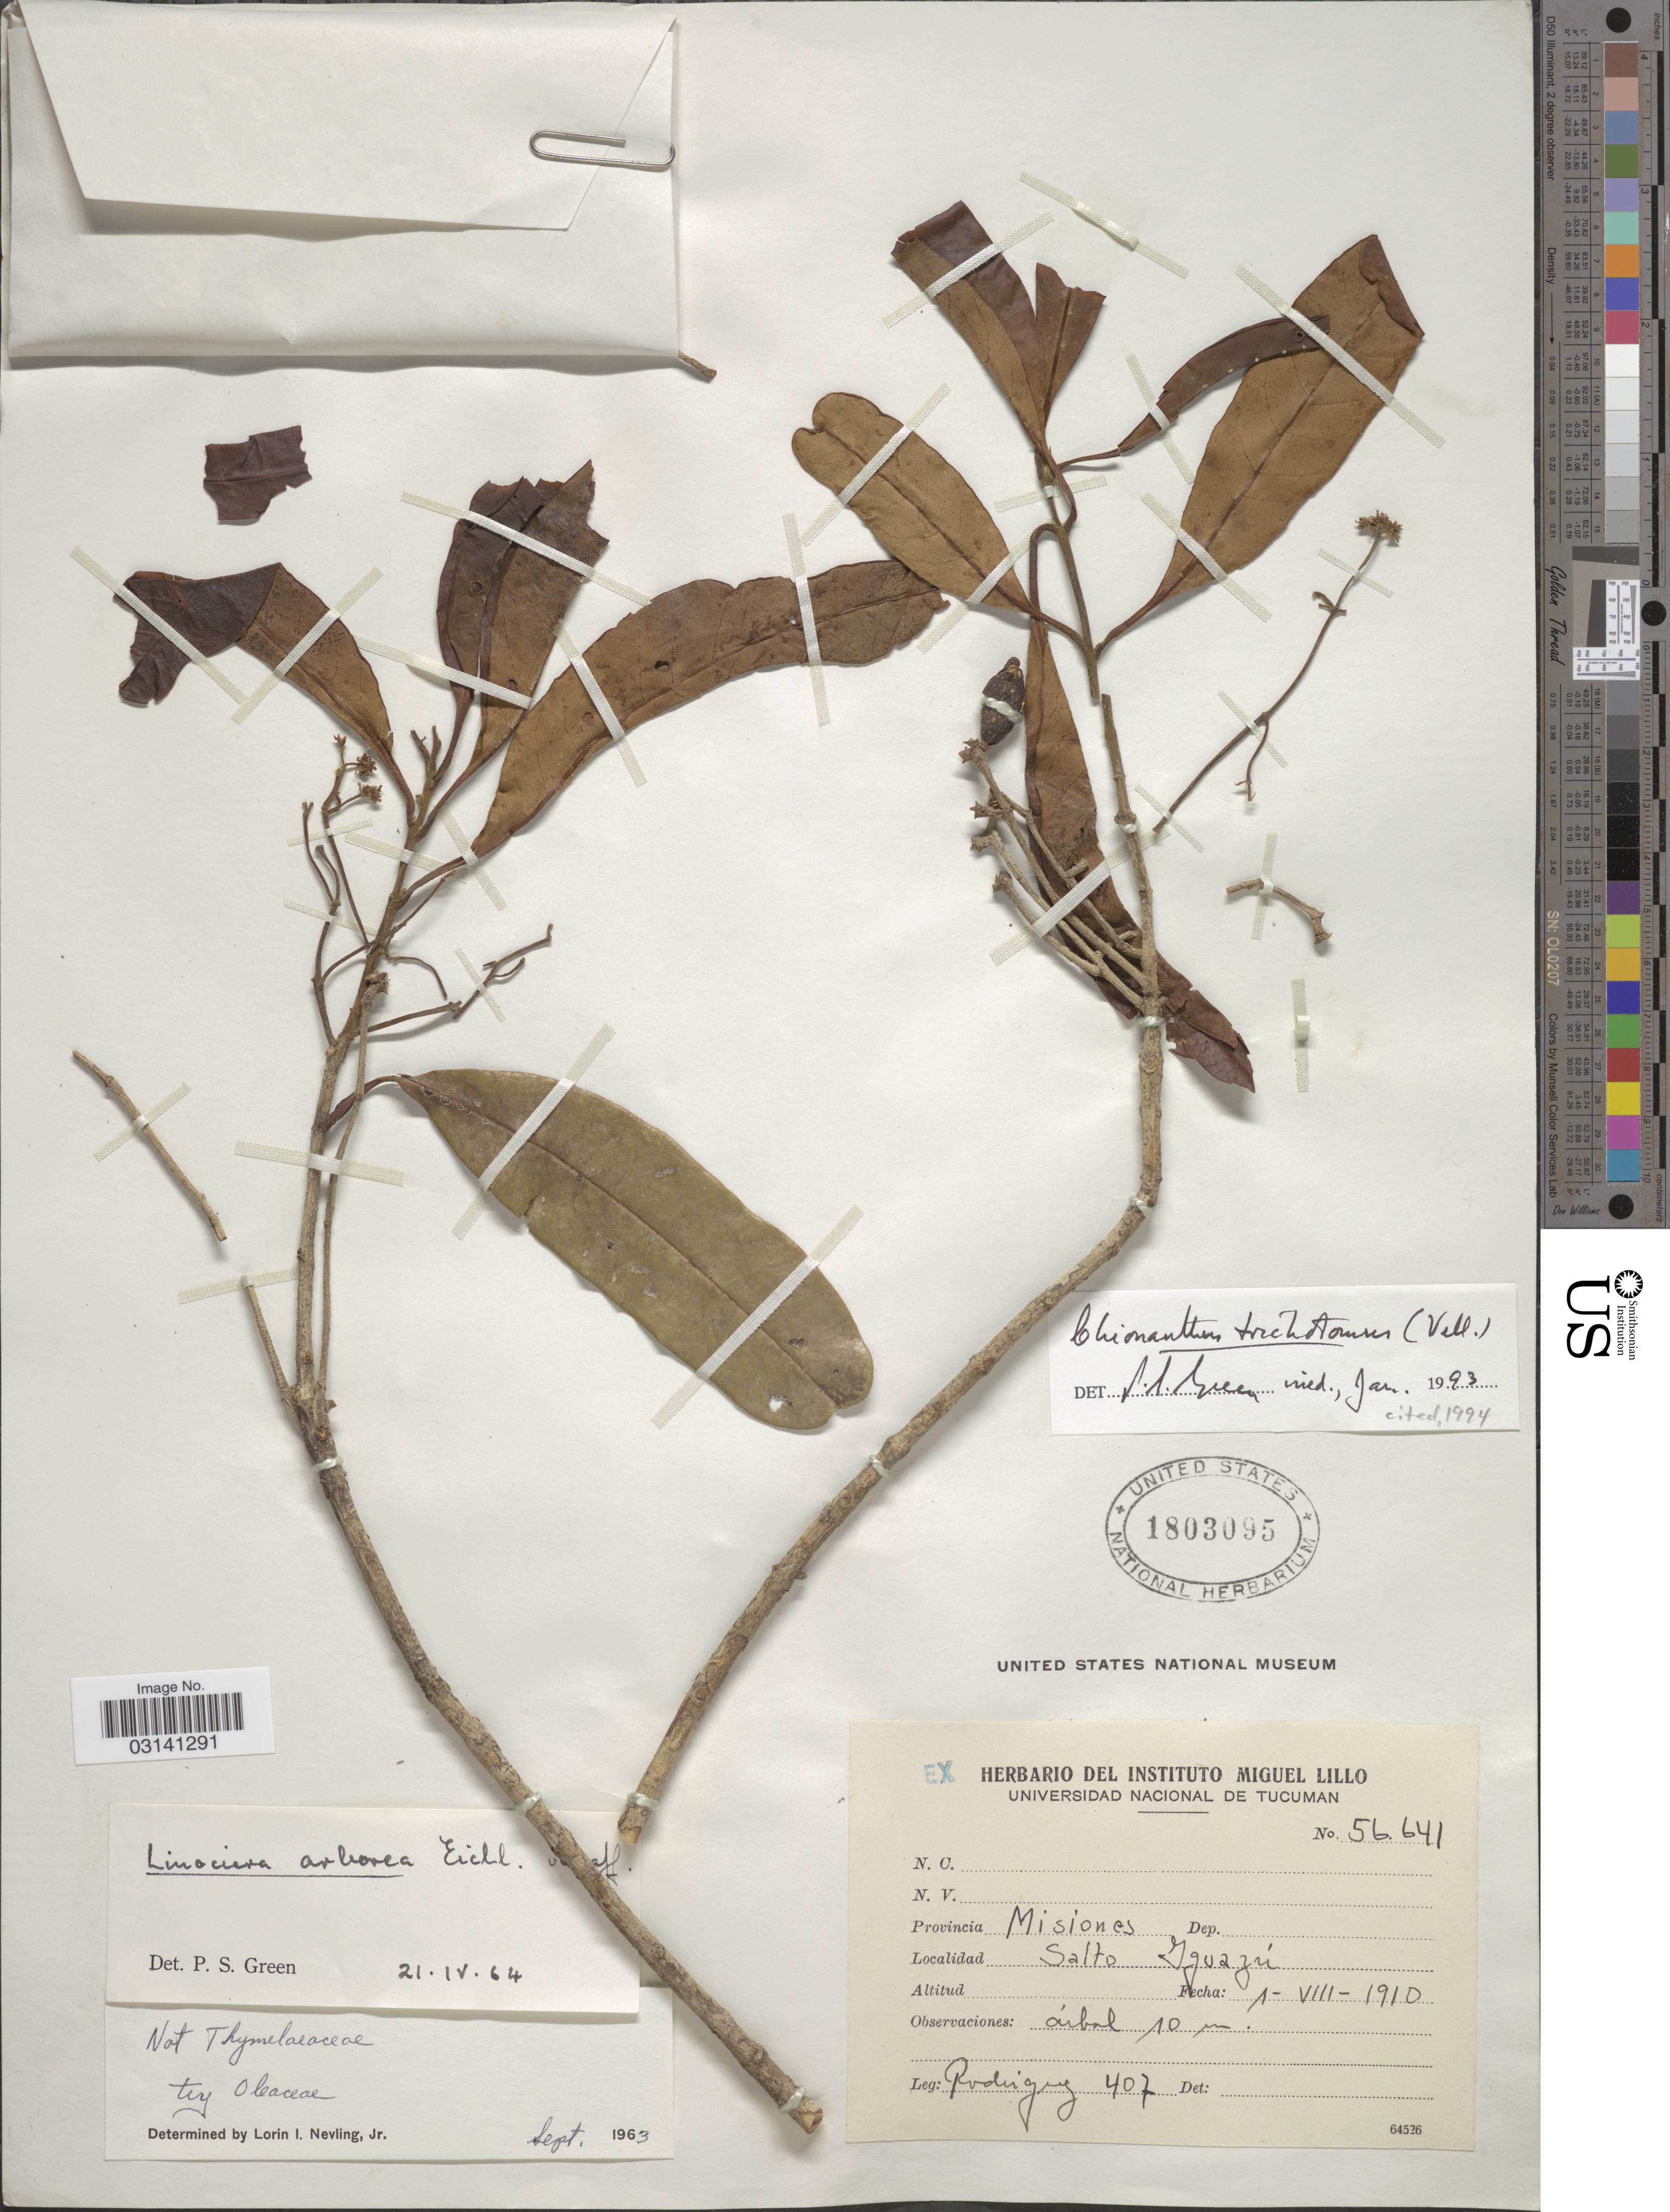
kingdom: Plantae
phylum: Tracheophyta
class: Magnoliopsida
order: Lamiales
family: Oleaceae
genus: Chionanthus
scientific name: Chionanthus trichotomus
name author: (Vell.) P.S. Green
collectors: Rodriguez, --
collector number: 407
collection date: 1910-08-01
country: Argentina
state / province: Misiones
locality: Salto Iguazú.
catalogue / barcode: US 1803095